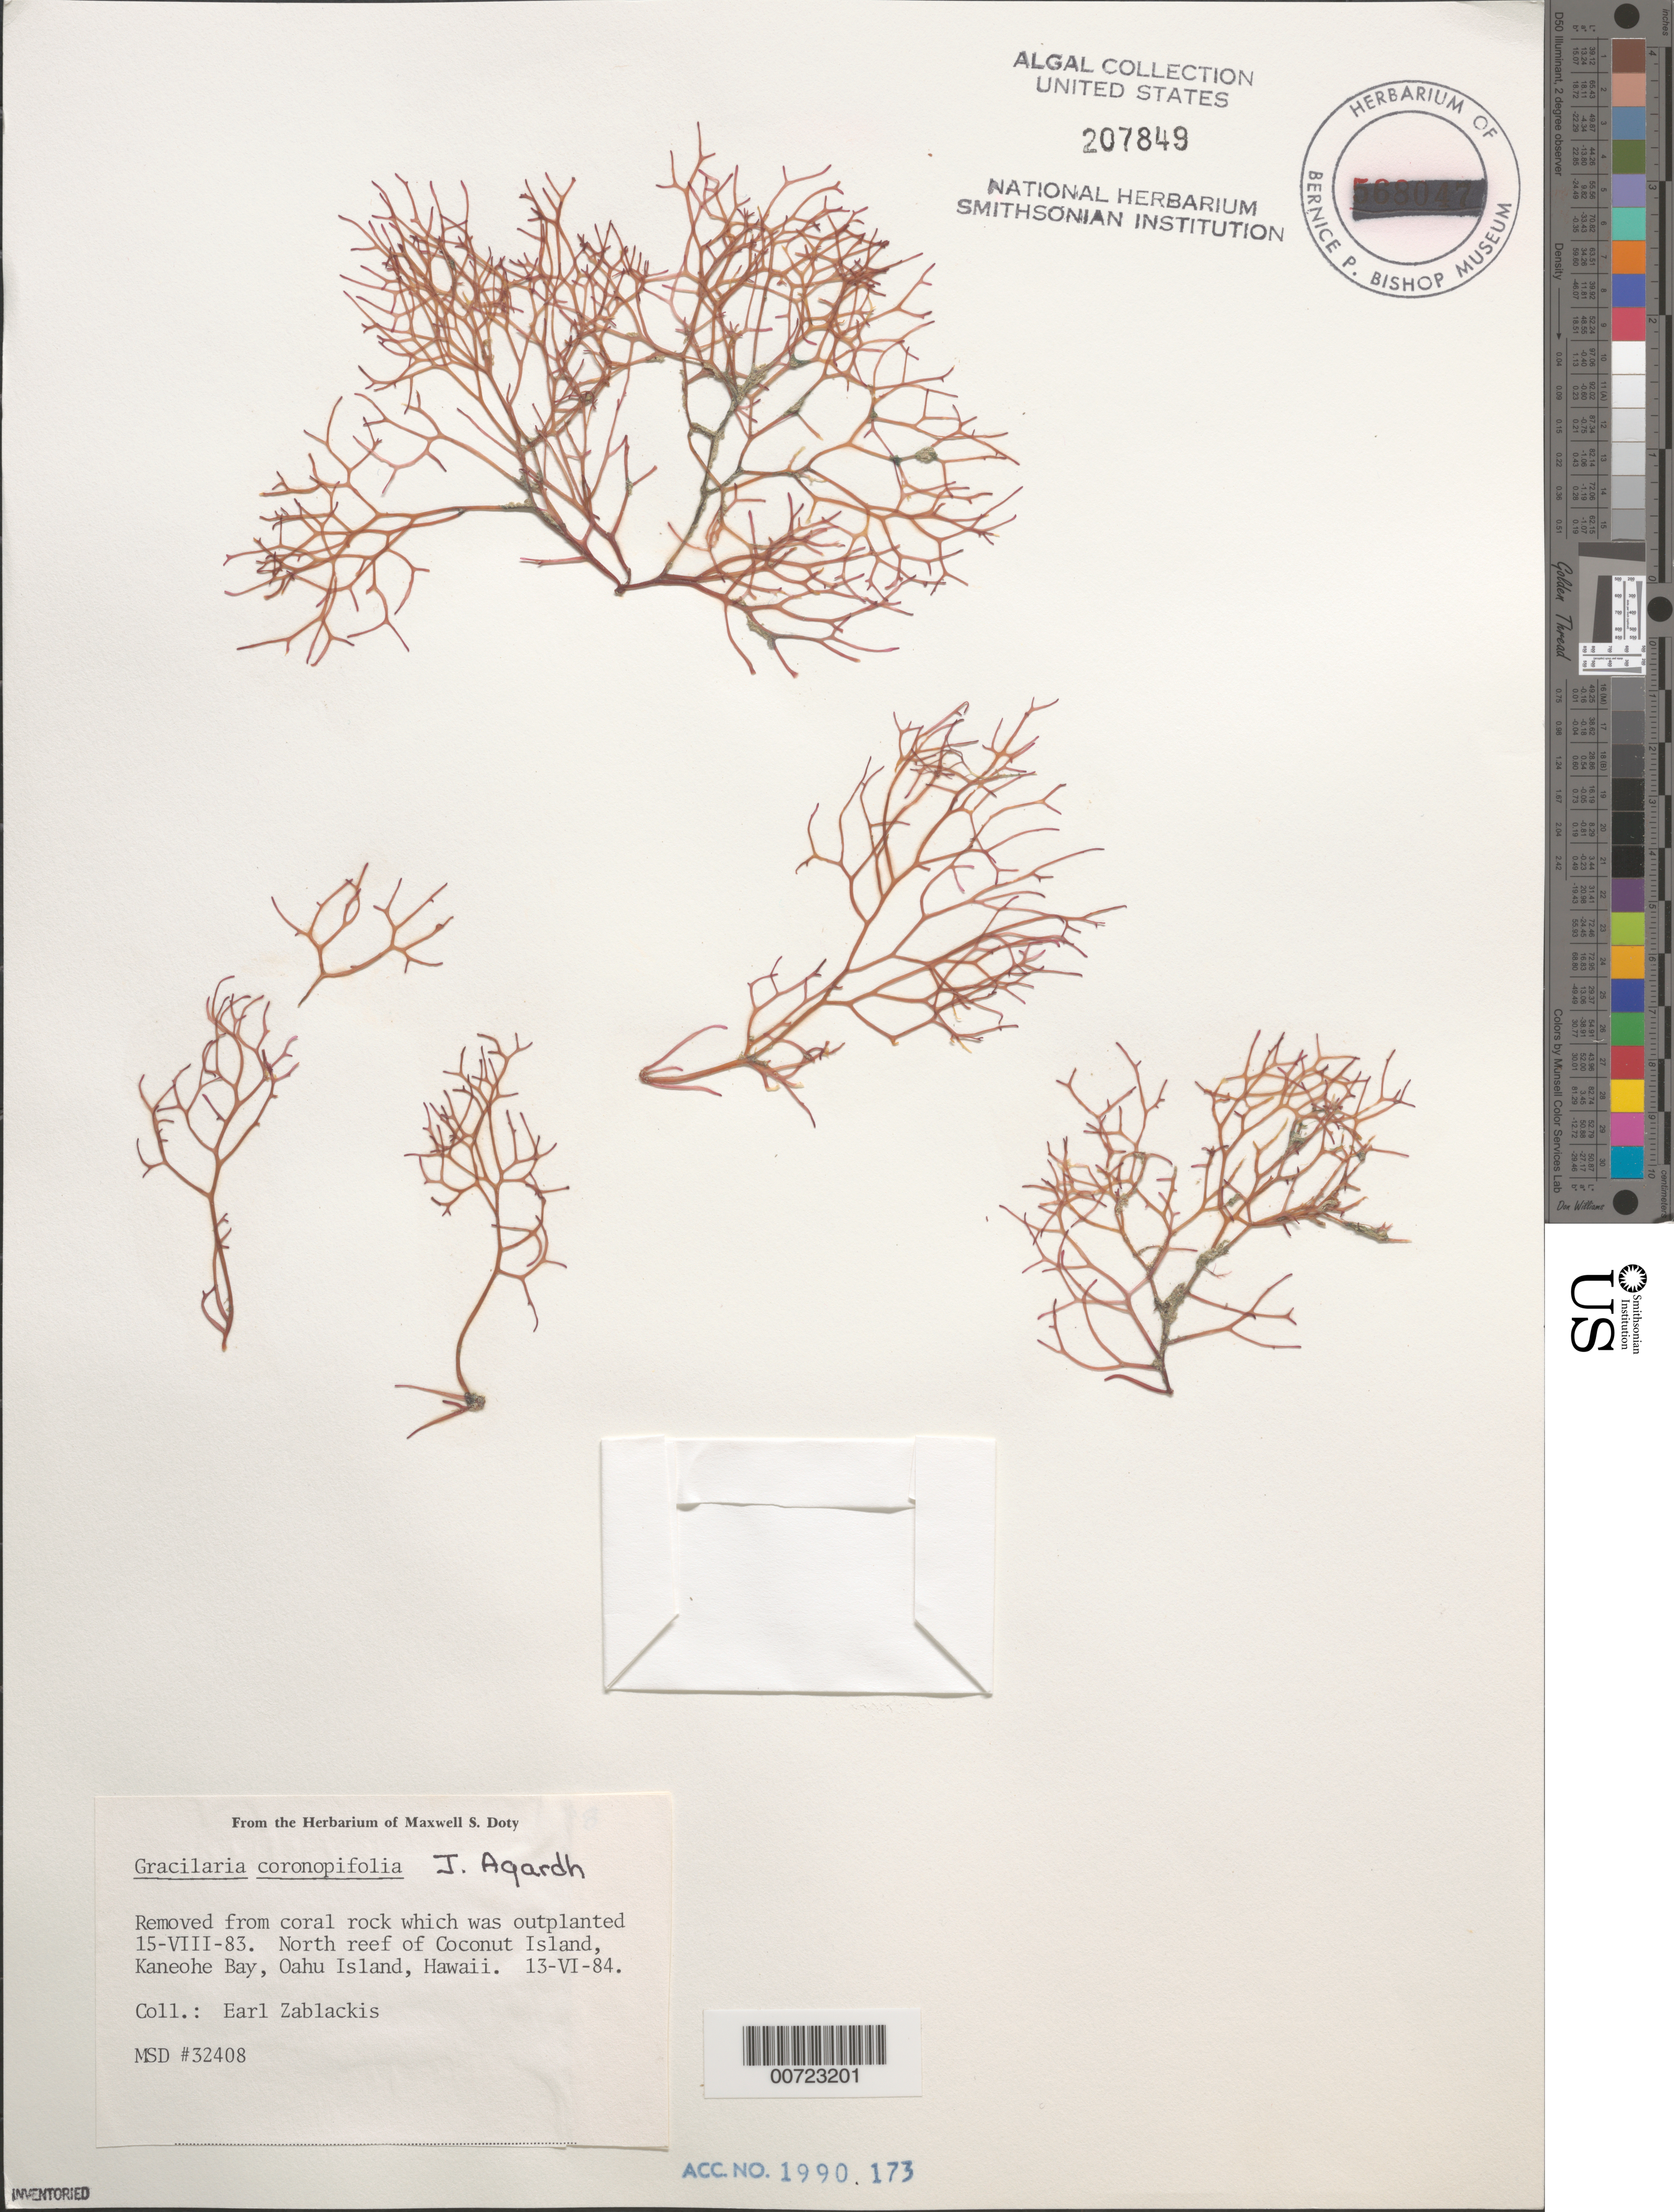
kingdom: Plantae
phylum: Rhodophyta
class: Florideophyceae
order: Gracilariales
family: Gracilariaceae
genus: Gracilaria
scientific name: Gracilaria coronopifolia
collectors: E. Zablackis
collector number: MSD 32408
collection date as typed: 13 Jun 1984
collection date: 1984-06-13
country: United States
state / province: Hawaii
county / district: Honolulu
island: Oahu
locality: Coconut Island North Reef, Kaneohe Bay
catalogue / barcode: US 207849